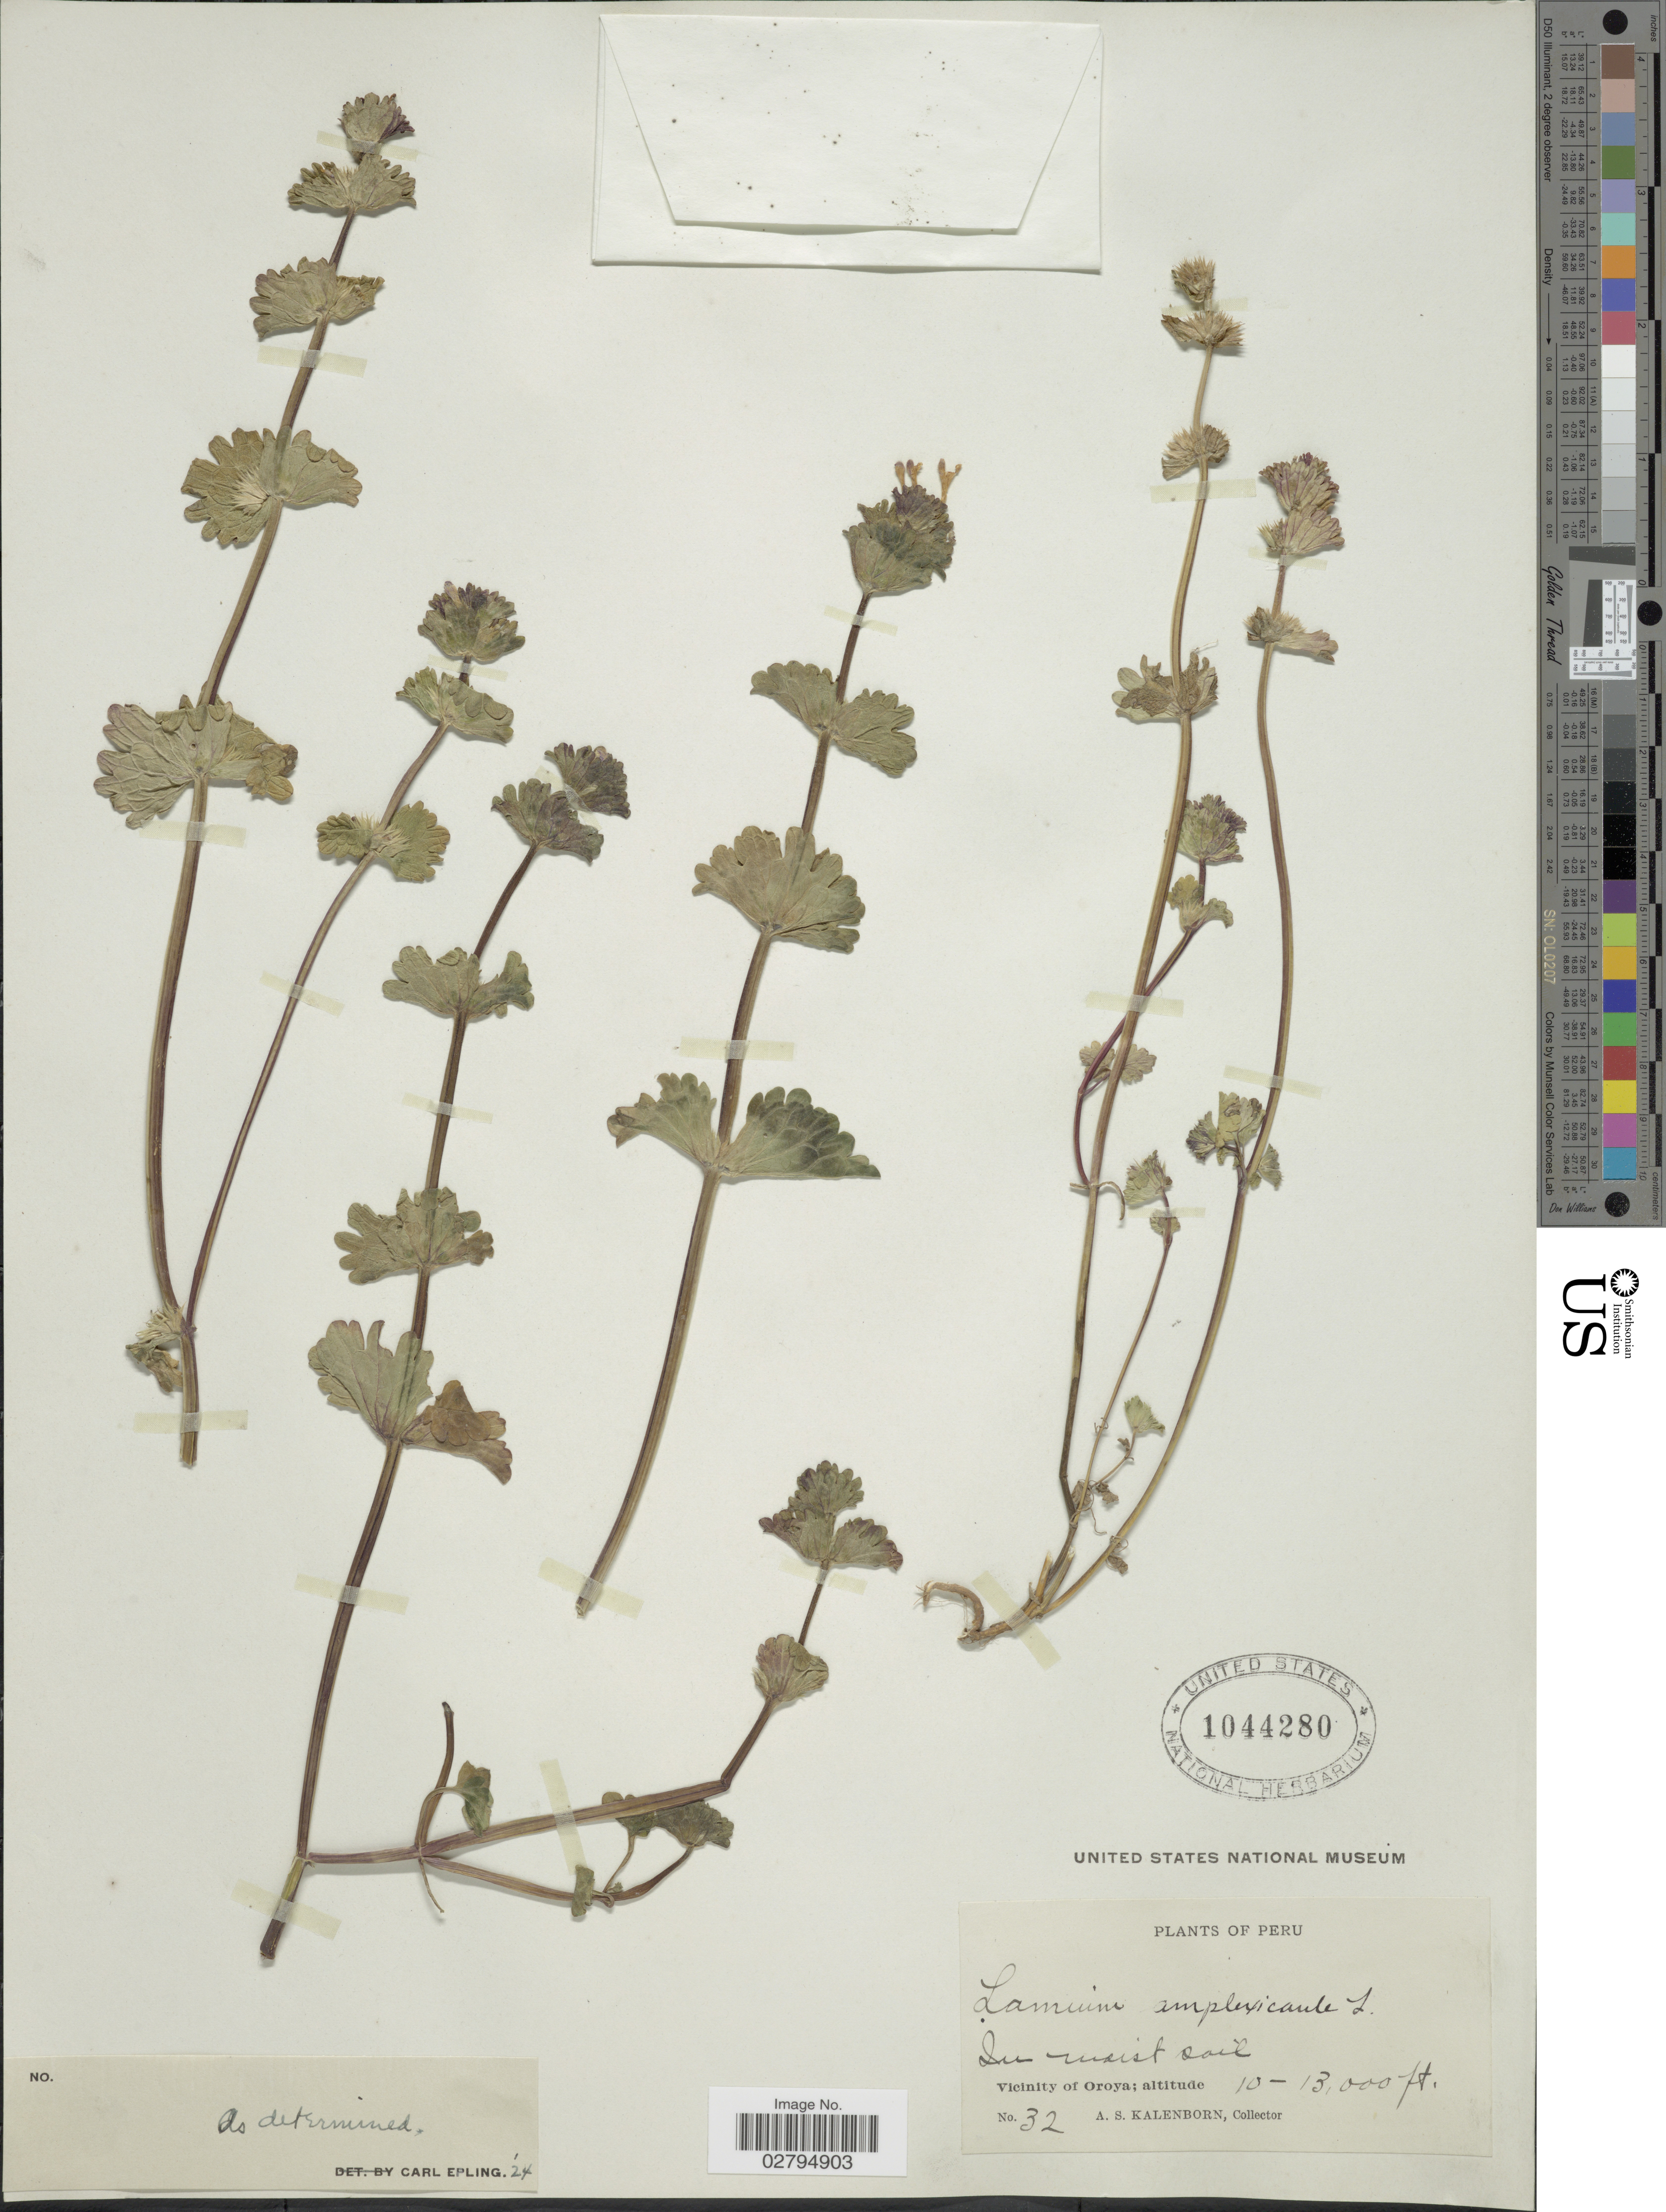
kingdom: Plantae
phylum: Tracheophyta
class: Magnoliopsida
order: Lamiales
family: Lamiaceae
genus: Lamium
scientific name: Lamium amplexicaule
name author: L.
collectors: A. Kalenborn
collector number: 32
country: Peru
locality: Vicinity of Oroya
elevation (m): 3048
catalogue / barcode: US 1044280